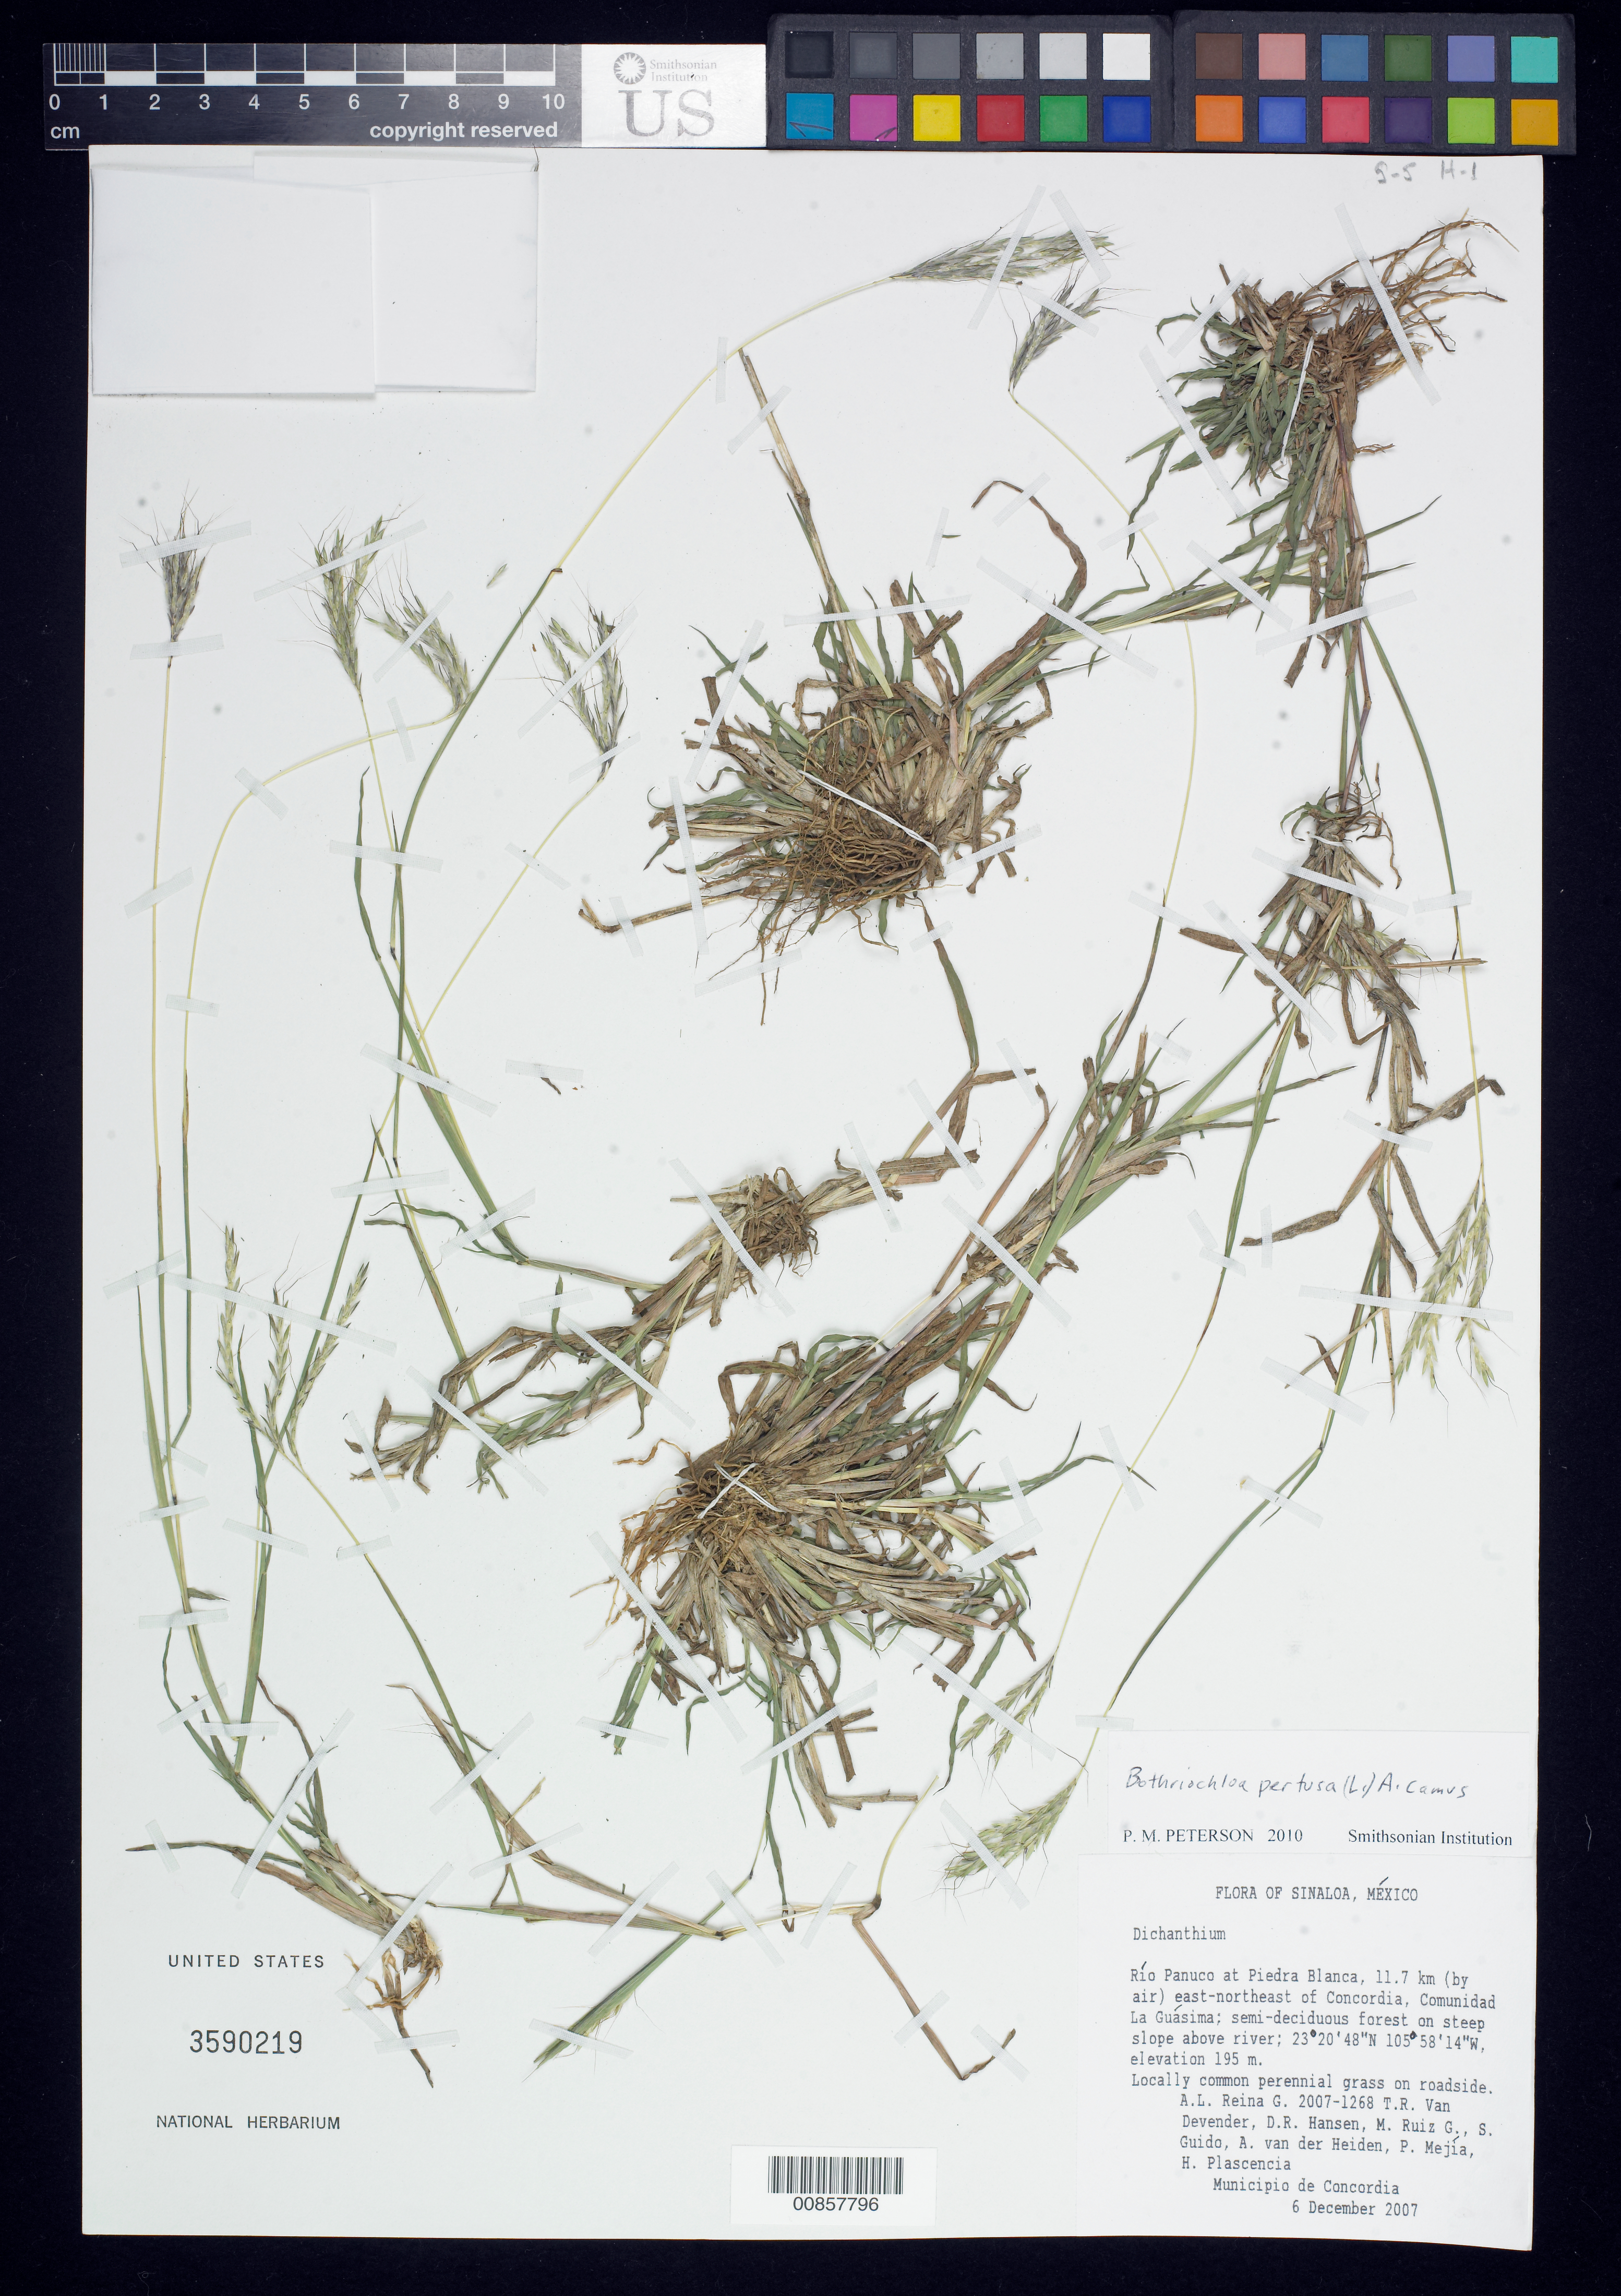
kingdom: Plantae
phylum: Tracheophyta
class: Liliopsida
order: Poales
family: Poaceae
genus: Bothriochloa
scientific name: Bothriochloa pertusa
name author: (L.) A. Camus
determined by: Peterson, Paul M., (BOT), Smithsonian Institution - National Museum of Natural History (UNITED STATES)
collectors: A. L. Reina G., T. R. Van Devender, D. R. Hansen, M. Ruiz G., S. Guido S., A. M. van der Heiden, P. Mejía & H. Plascencia G.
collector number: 2007-1268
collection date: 2007-12-06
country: Mexico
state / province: Sinaloa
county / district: Concordia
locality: Río Pánuco at Punta Blanca, 11.7 km (by air) ENE of Concordia, Comunidad La Guásima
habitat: semi-deciduous forest on steep slope above river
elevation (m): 195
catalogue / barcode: US 3590219